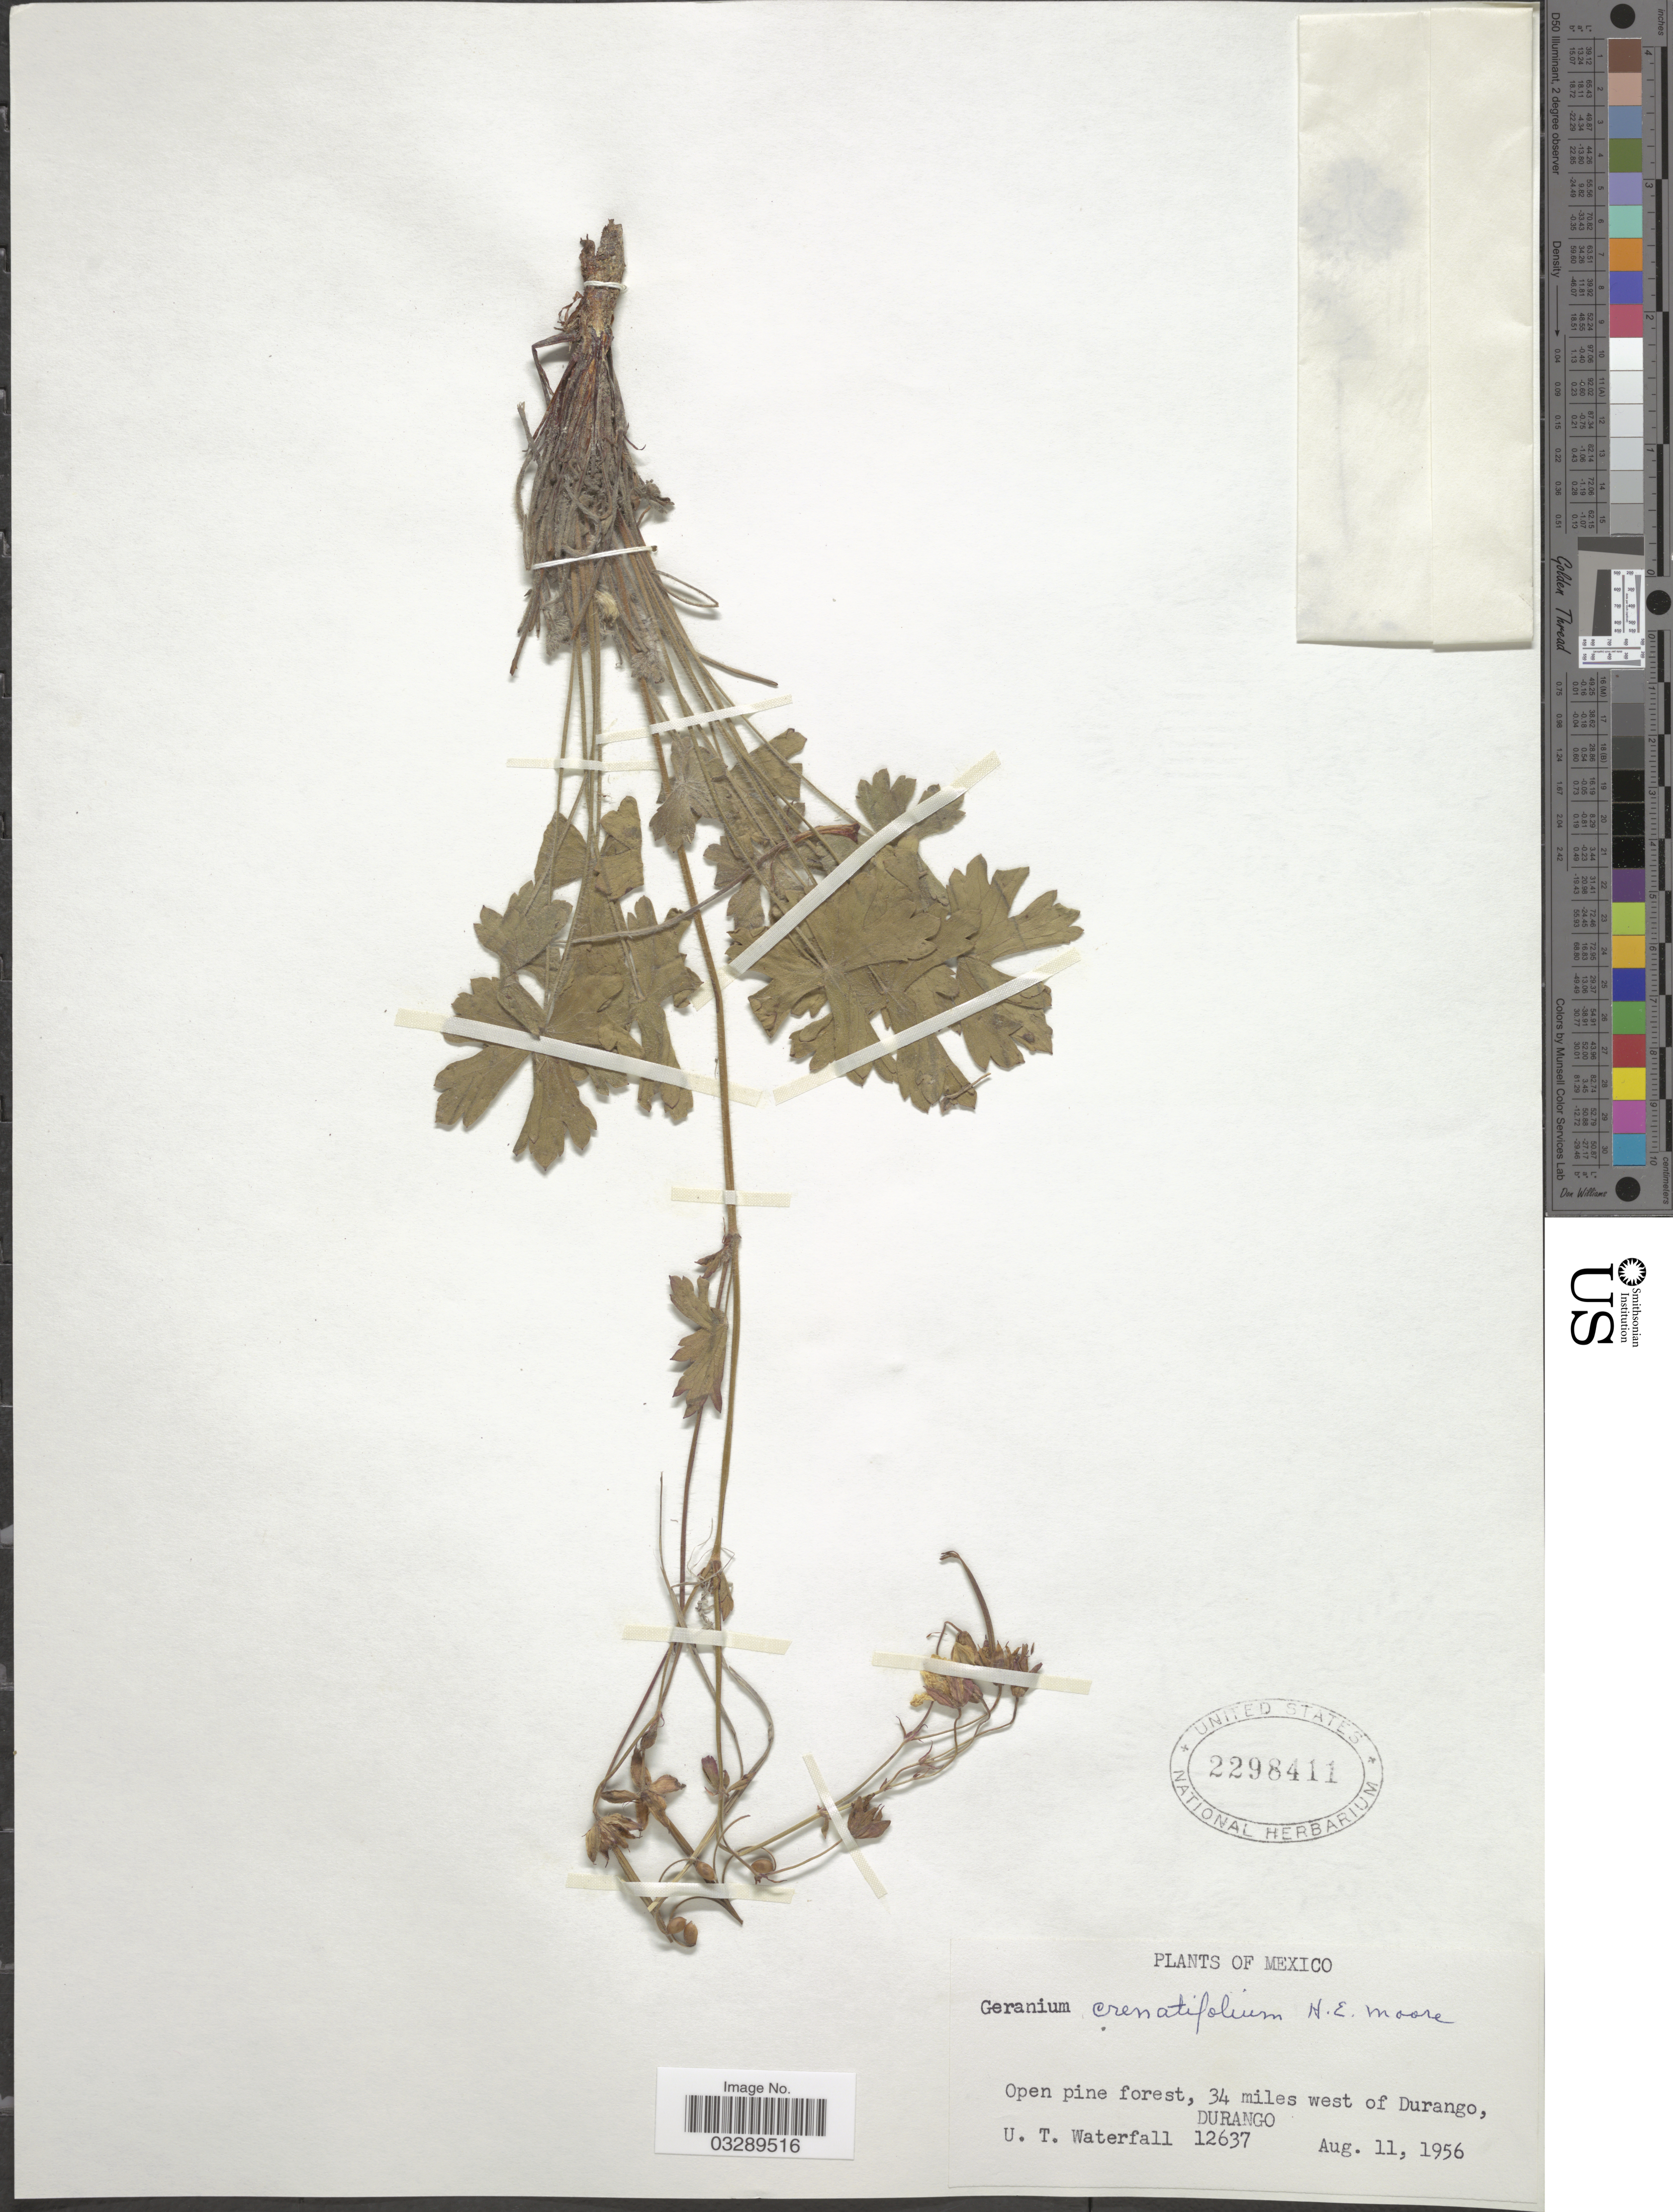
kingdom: Plantae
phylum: Tracheophyta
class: Magnoliopsida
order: Geraniales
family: Geraniaceae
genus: Geranium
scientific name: Geranium crenatum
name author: S. Watson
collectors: U. T. Waterfall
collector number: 12637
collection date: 1956-08-11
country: Mexico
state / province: Durango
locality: Open pine forest, 34 miles west of Durango, Durango.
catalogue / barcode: US 2298411